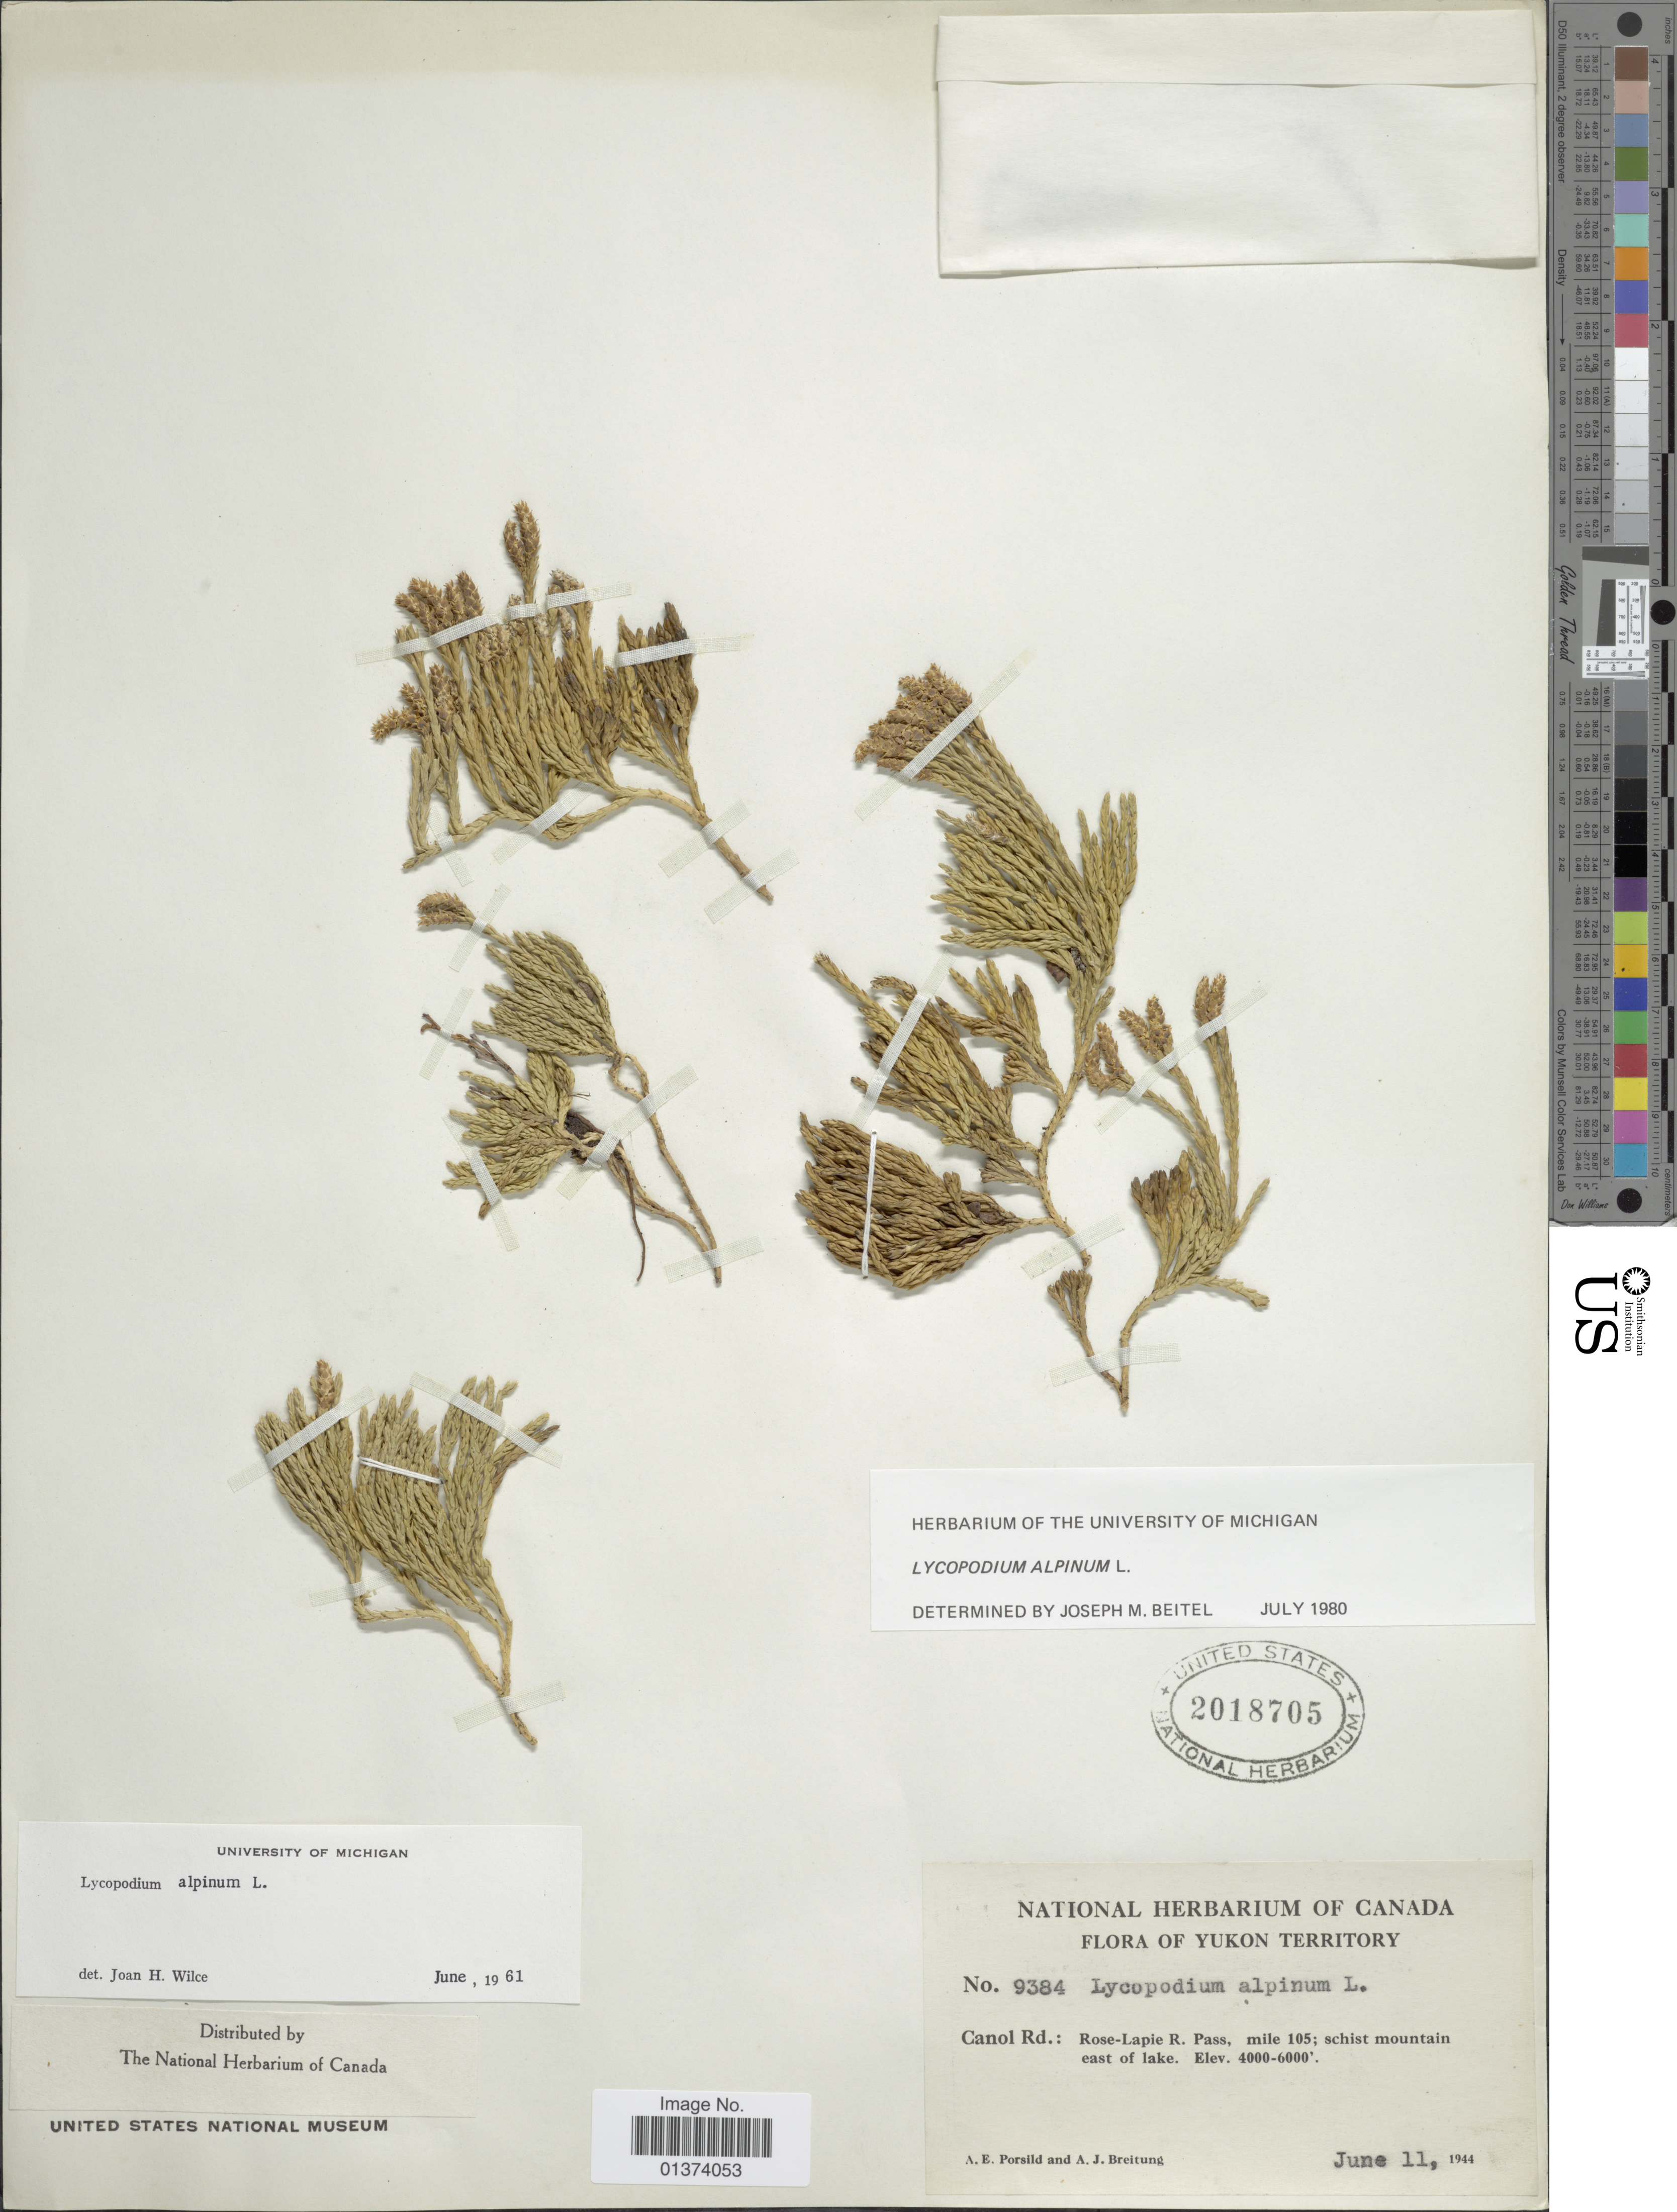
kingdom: Plantae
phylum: Tracheophyta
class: Lycopodiopsida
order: Lycopodiales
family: Lycopodiaceae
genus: Diphasiastrum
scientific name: Diphasiastrum alpinum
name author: (L.) Holub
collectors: A. E. Porsild & A. Breitung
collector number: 9384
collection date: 1944-06-11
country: Canada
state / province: Yukon Territory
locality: Canol Rd.: Rose-Lapie R. Pass, mile 105; schist mountain east of lake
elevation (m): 1219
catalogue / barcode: US 2018705